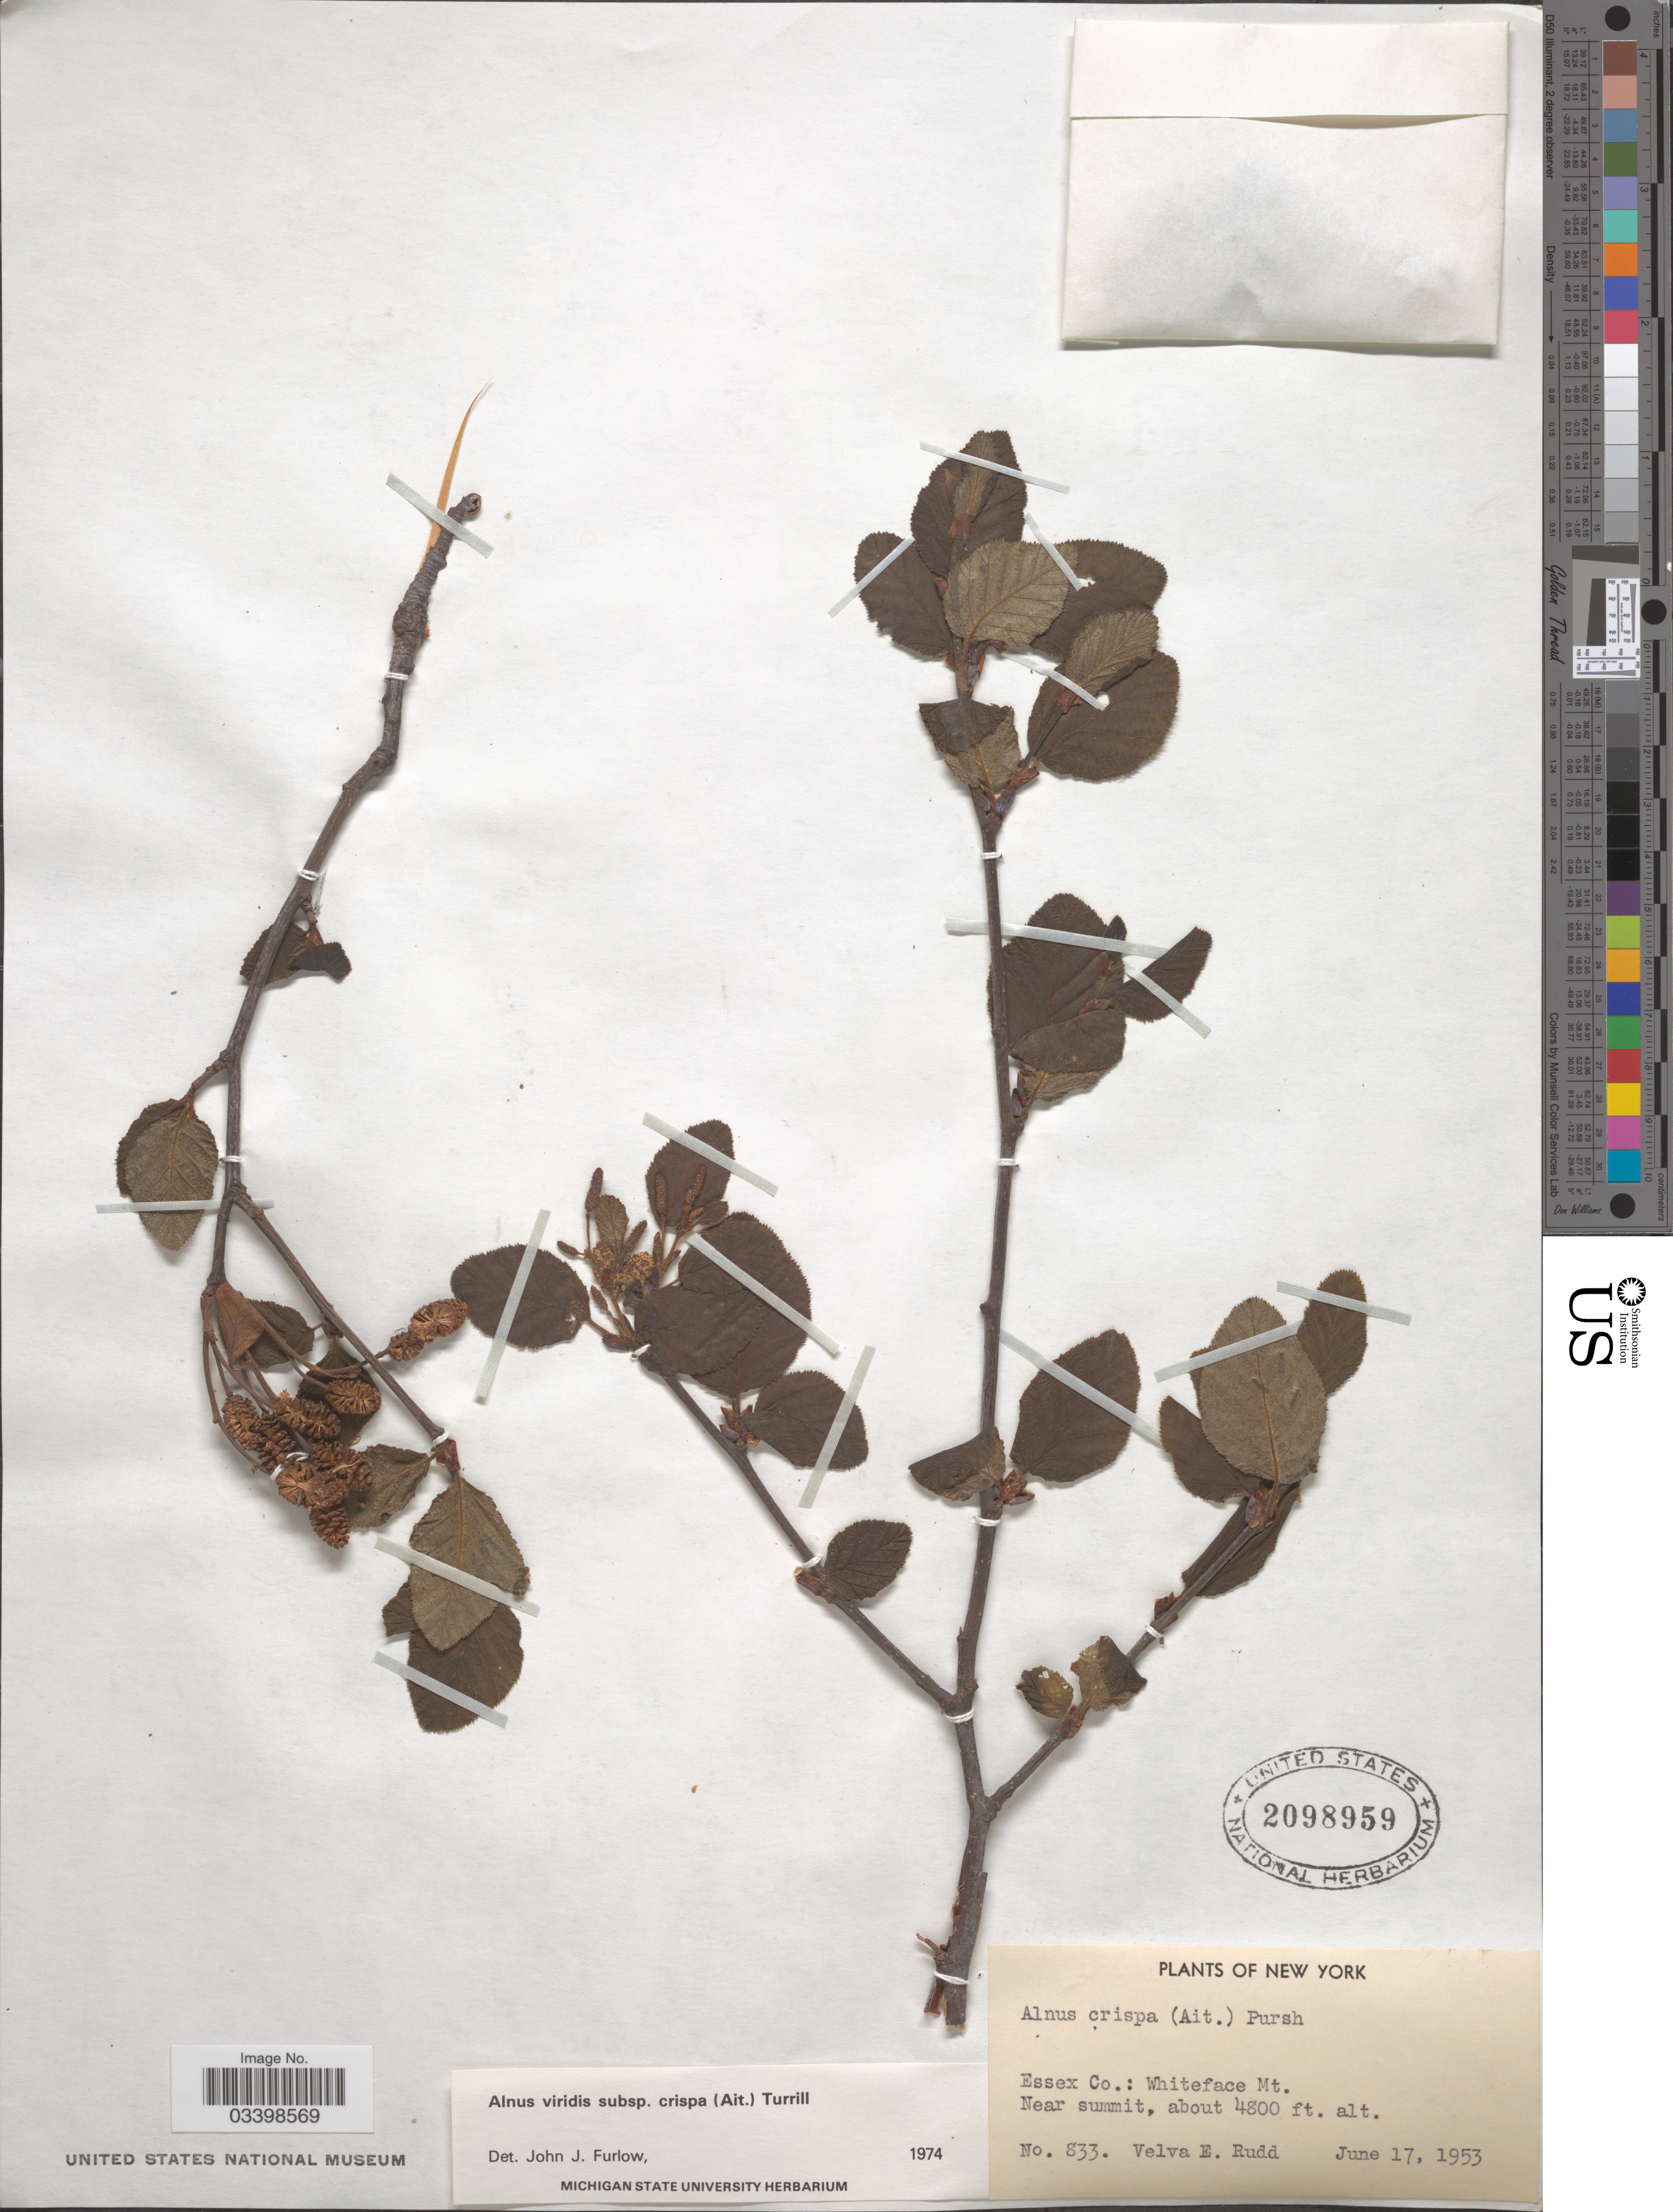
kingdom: Plantae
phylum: Tracheophyta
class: Magnoliopsida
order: Fagales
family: Betulaceae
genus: Alnus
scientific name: Alnus viridis subsp. crispa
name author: (Aiton) Turrill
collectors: V. E. Rudd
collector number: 833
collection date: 1953-06-17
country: United States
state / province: New York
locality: Essex Co.: Whiteface Mt. Near summit.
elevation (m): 1463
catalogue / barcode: US 2098959